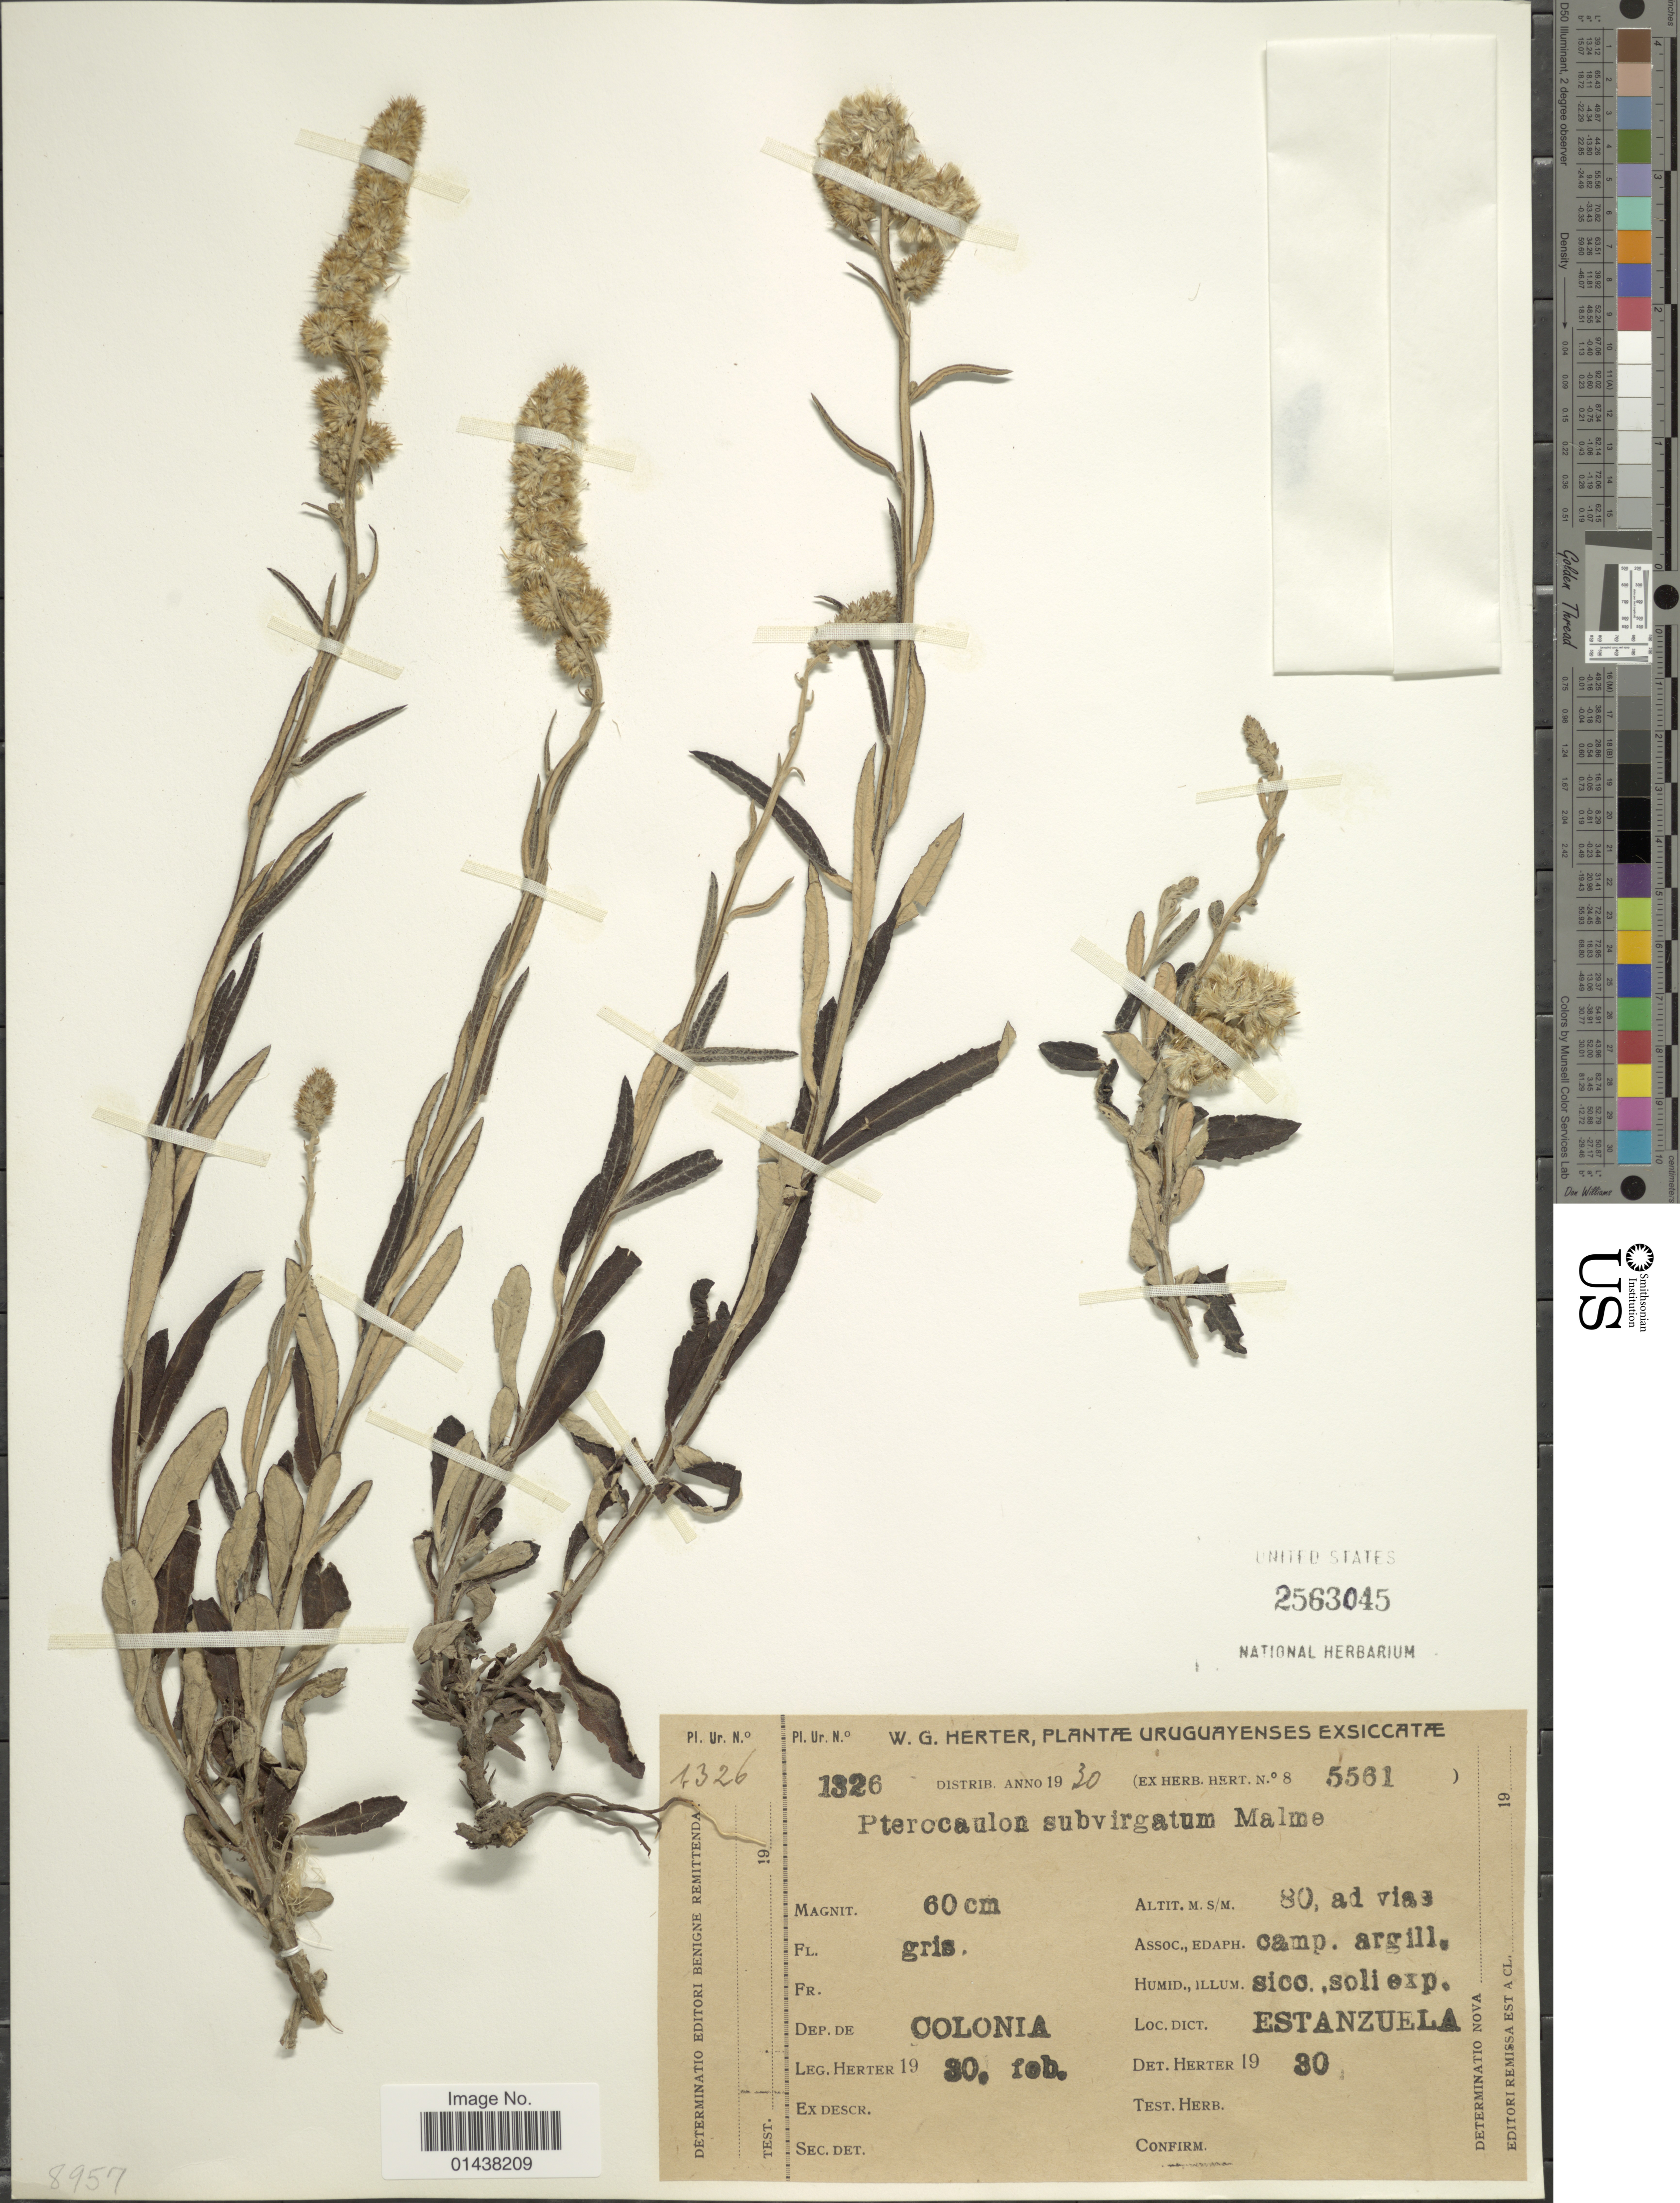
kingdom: Plantae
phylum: Tracheophyta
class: Magnoliopsida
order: Asterales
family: Asteraceae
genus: Pterocaulon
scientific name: Pterocaulon subvirgatum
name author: Malme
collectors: W. G. Herter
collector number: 1326?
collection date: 1930-02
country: Uruguay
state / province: Colonia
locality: Estanzuela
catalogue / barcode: US 256305